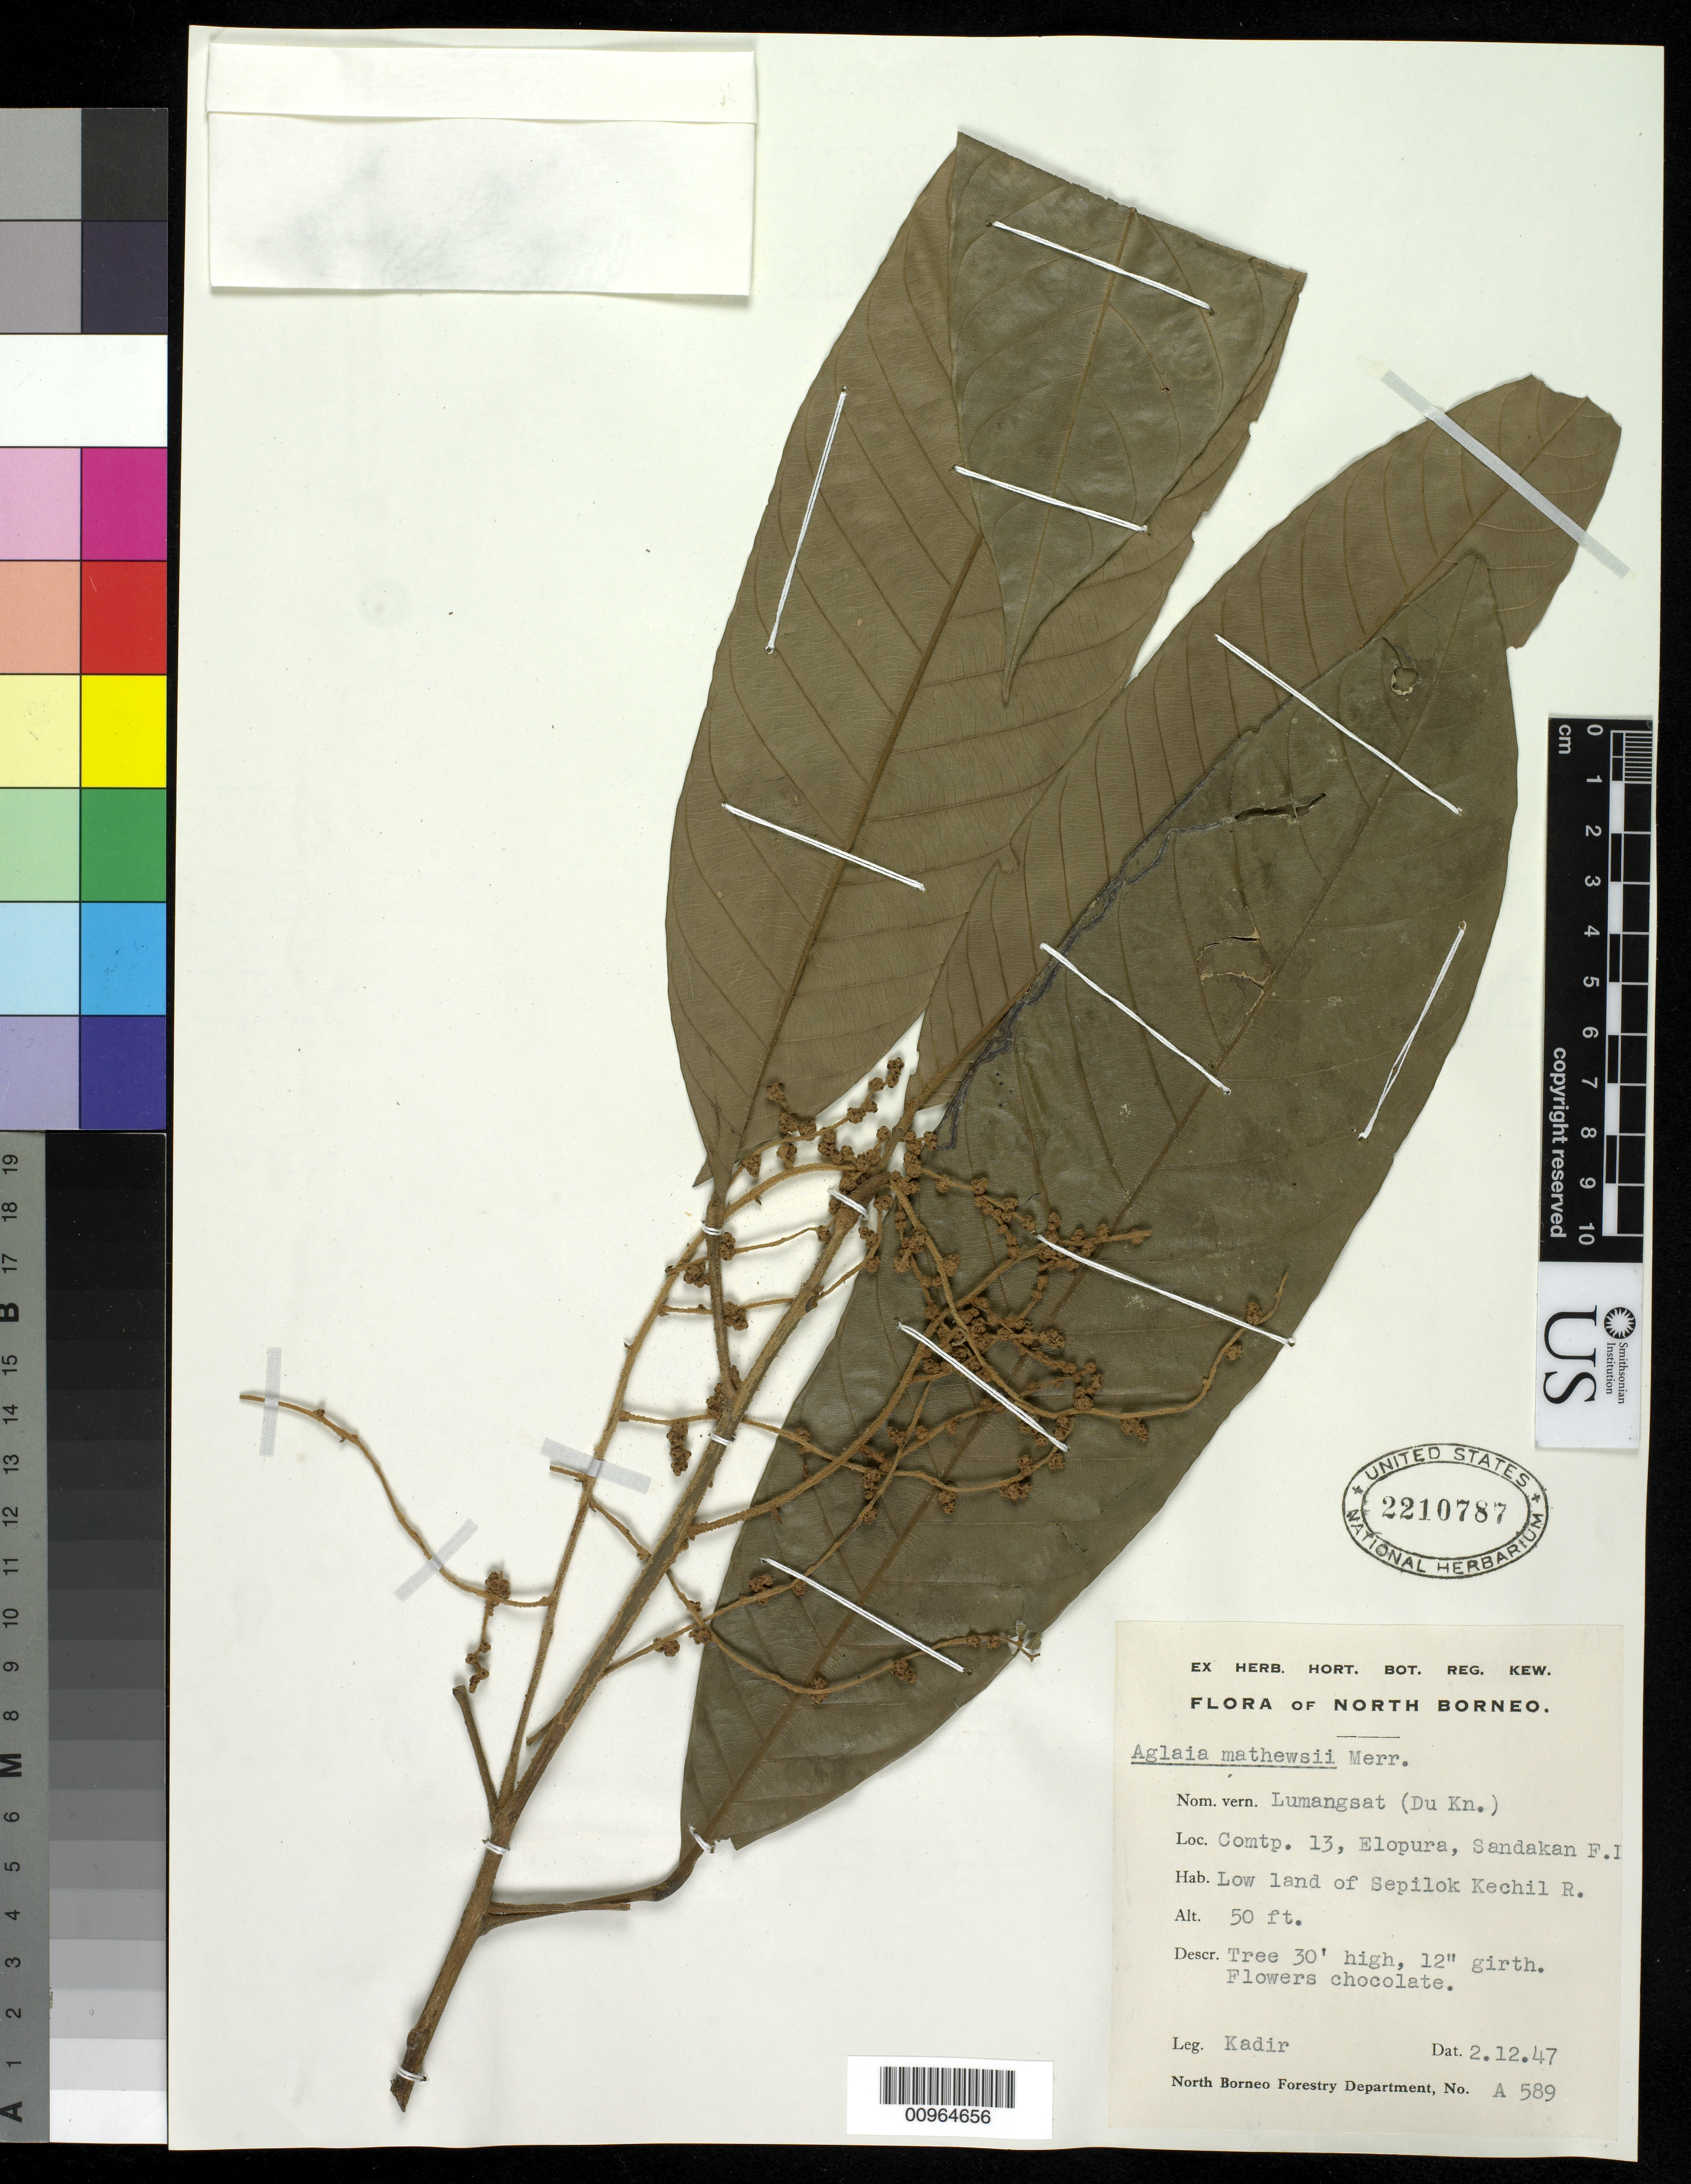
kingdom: Plantae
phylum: Tracheophyta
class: Magnoliopsida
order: Sapindales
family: Meliaceae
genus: Aglaia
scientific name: Aglaia meliosmoides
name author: Craib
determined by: Pannell, C. M.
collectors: Kadir Bin Abdul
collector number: A 589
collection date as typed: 12 Feb 1947 or 02 Dec 1947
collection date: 1947-02-12 or 1947-12-02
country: Malaysia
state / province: Sabah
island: Borneo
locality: Comtp. 13, Elopura, Sandakan FR, lowland of Sepilok Kechil R.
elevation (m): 15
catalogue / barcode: US 2210787